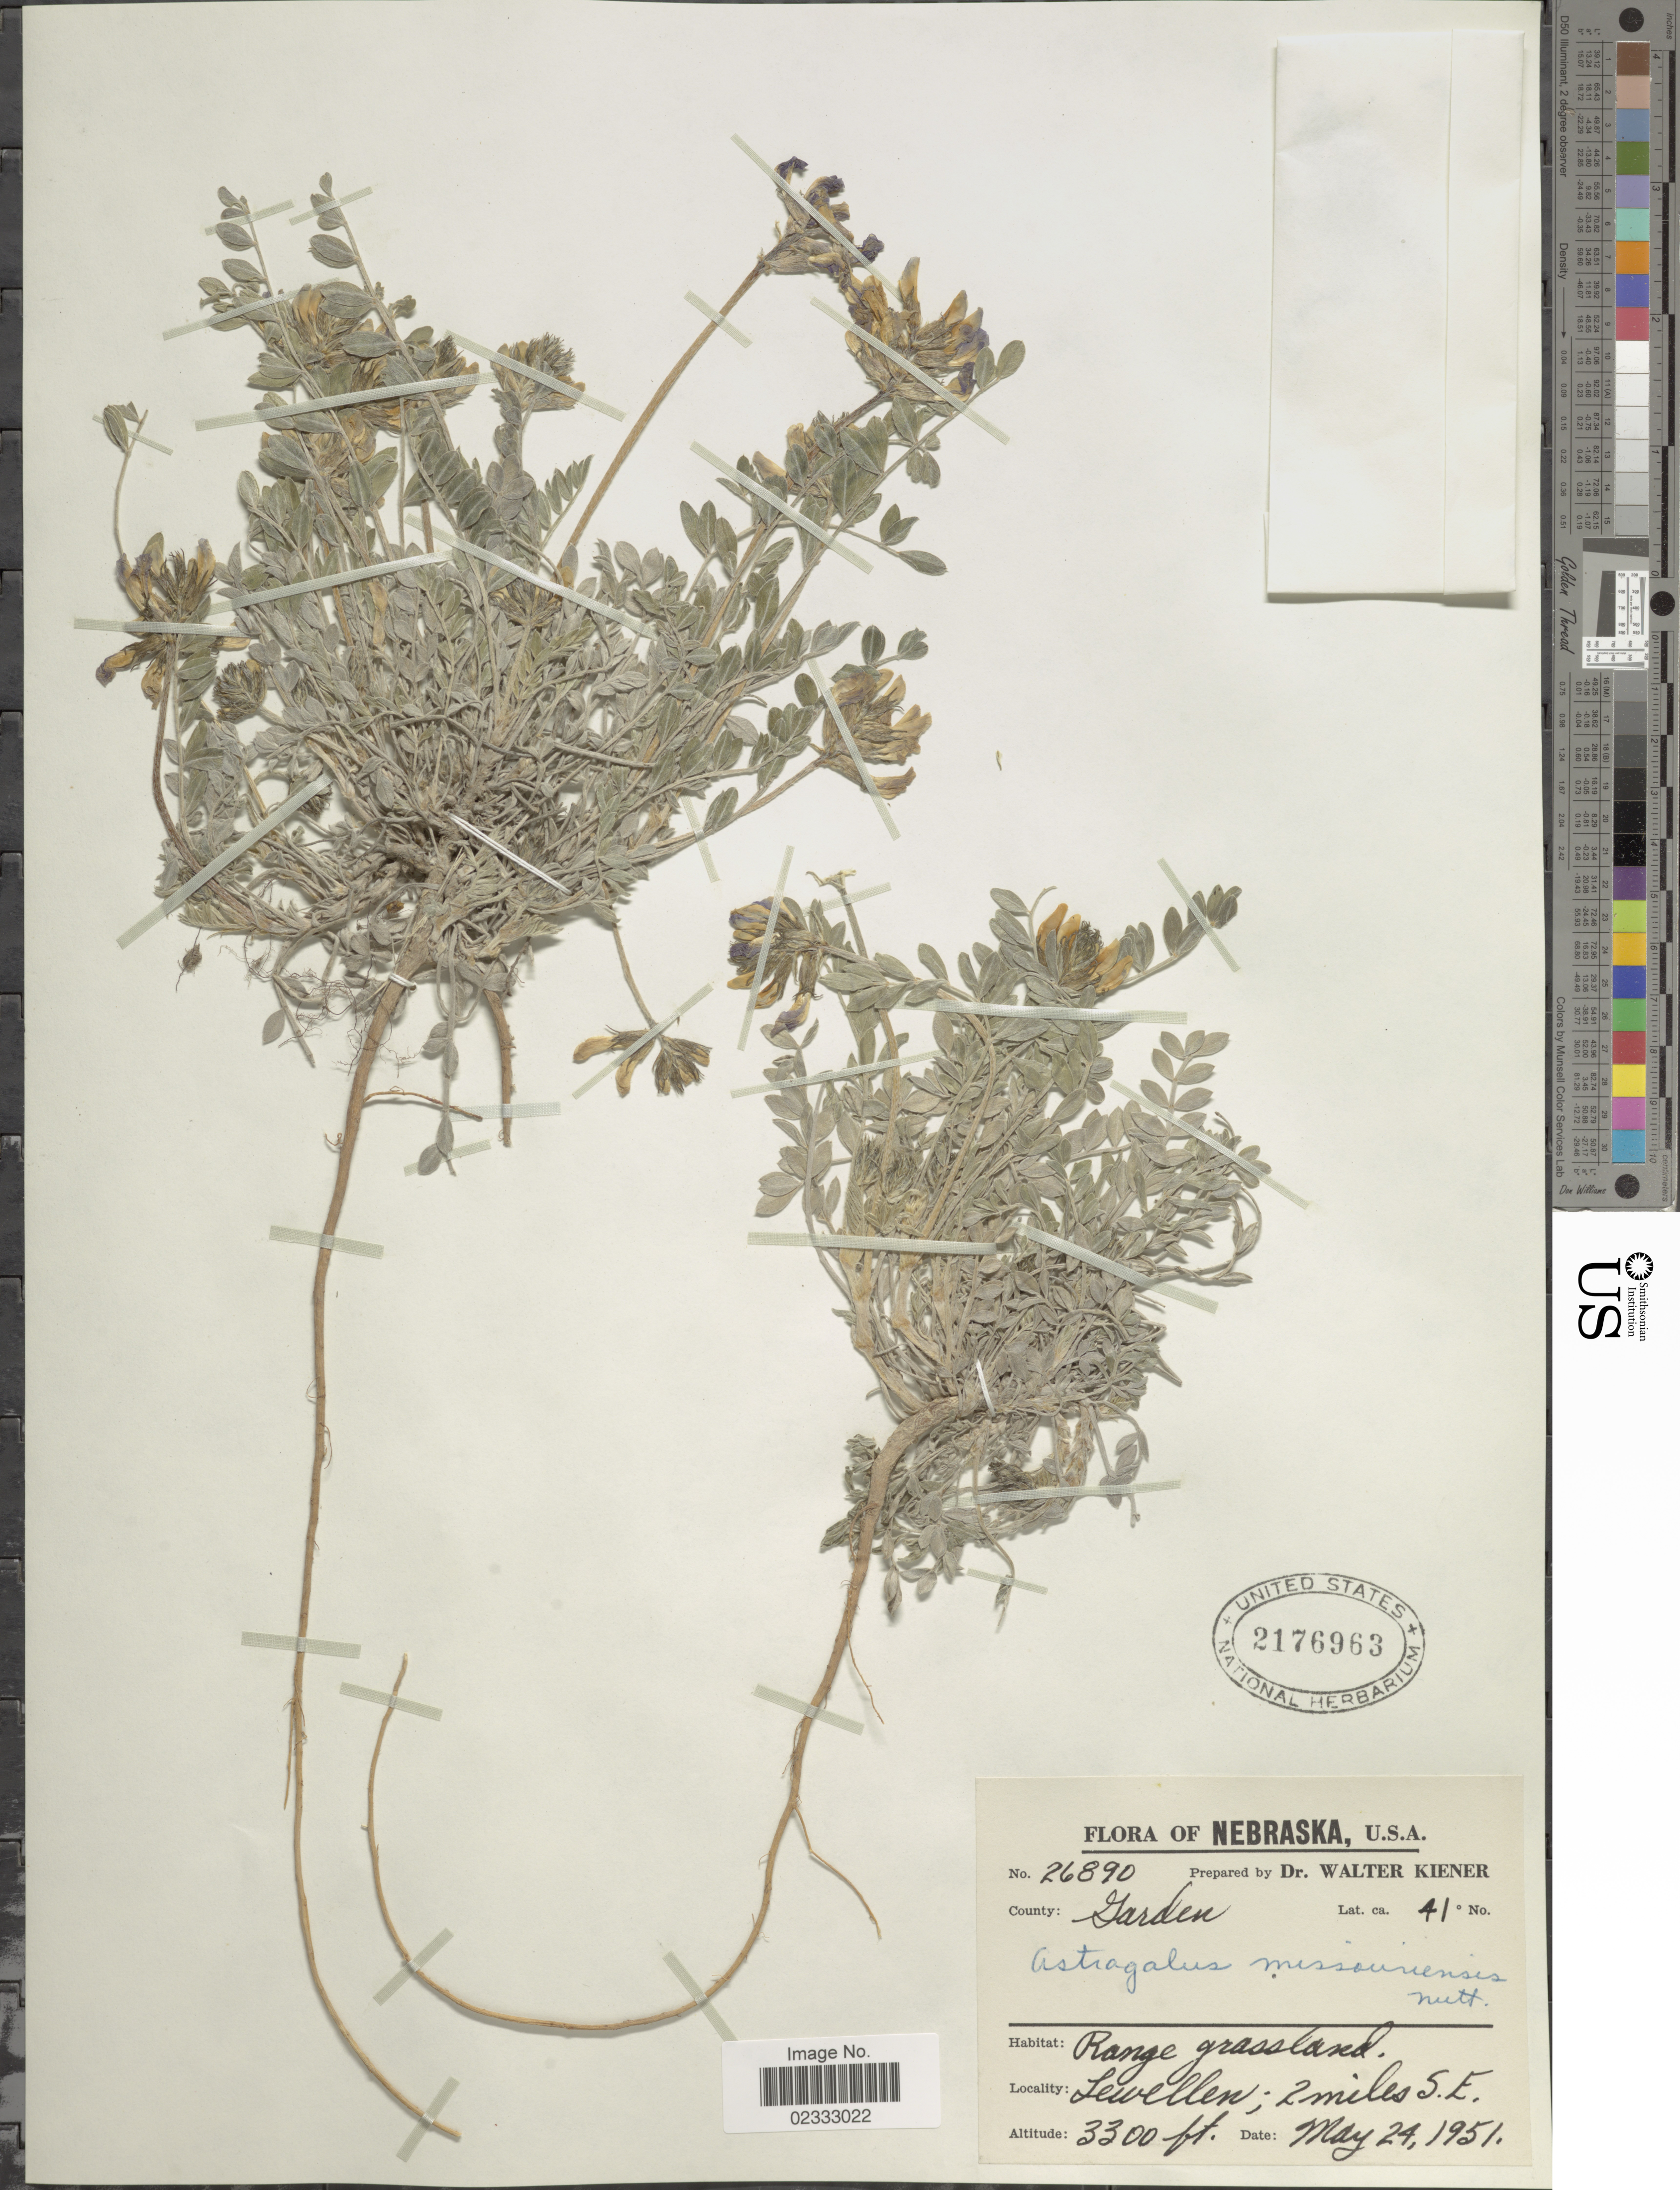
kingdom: Plantae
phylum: Tracheophyta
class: Magnoliopsida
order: Fabales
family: Fabaceae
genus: Astragalus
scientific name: Astragalus missouriensis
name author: Nutt.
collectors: W. Kiener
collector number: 26890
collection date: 1951-05-24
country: United States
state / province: Nebraska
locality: County Garden, Lewellen; 2 miles S. E.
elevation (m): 1006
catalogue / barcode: US 2176963